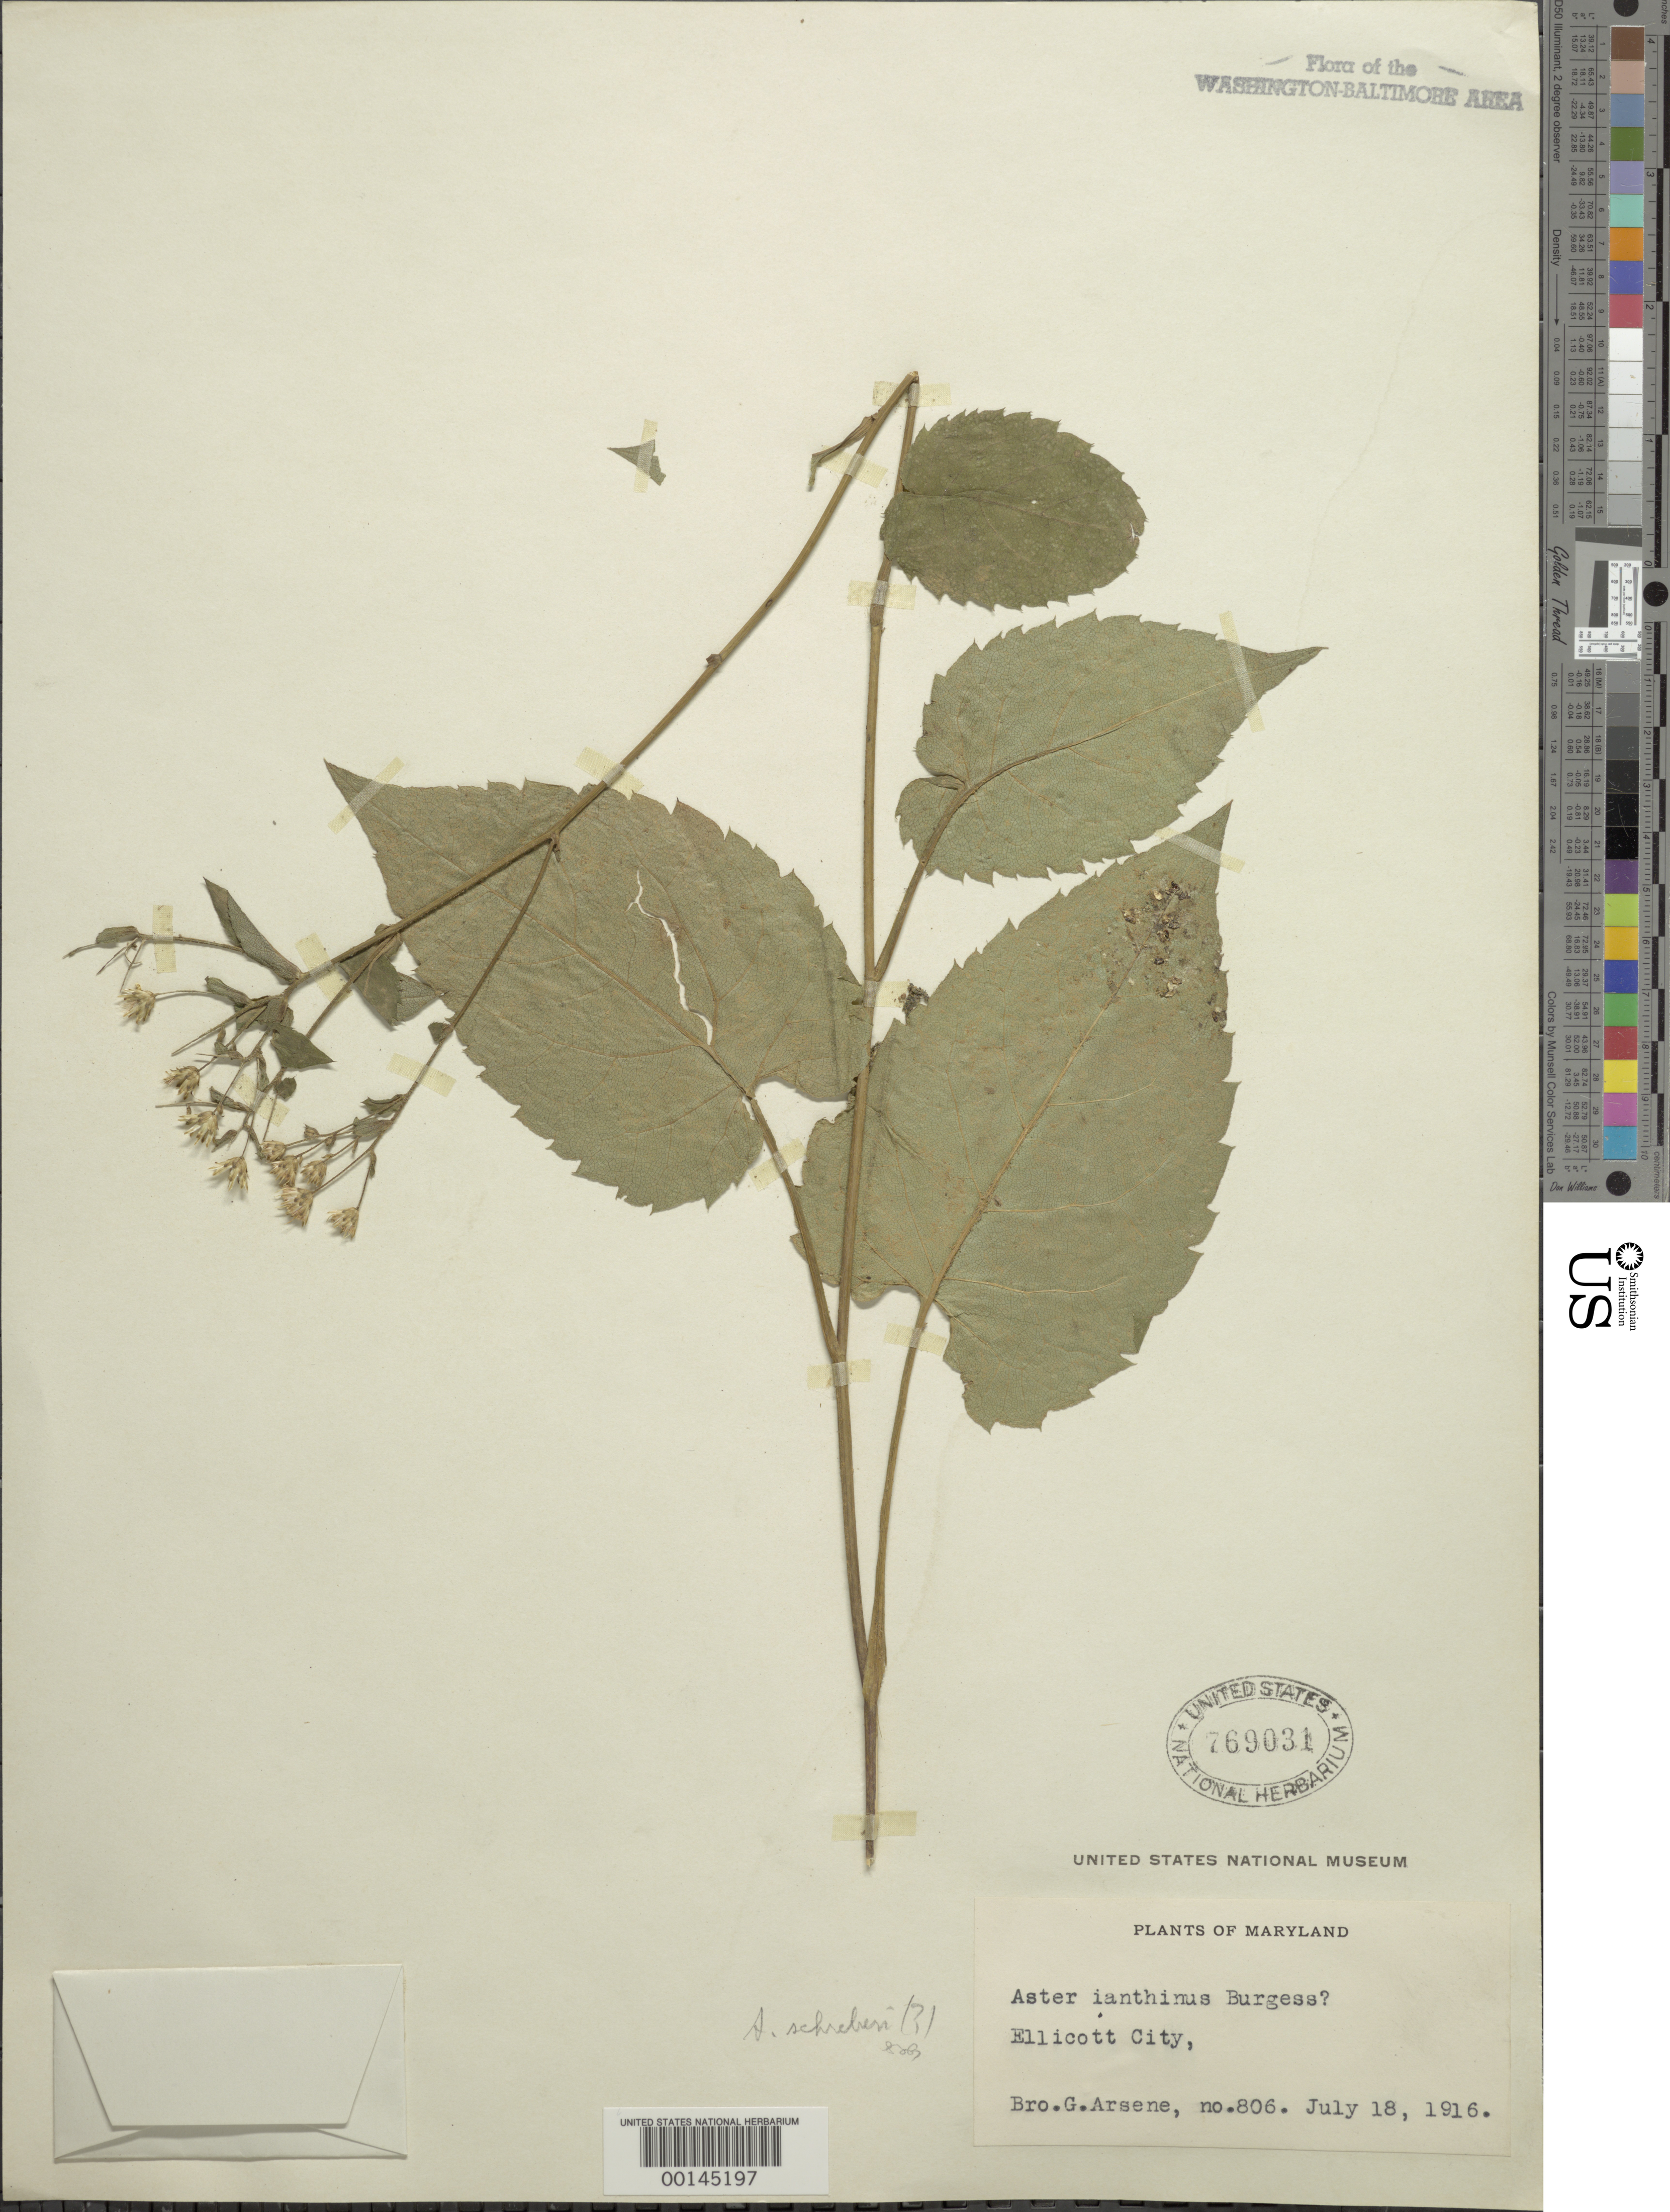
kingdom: Plantae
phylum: Tracheophyta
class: Magnoliopsida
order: Asterales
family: Asteraceae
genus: Eurybia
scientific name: Eurybia schreberi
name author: (Nees) Nees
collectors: Bro. G. Arsène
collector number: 806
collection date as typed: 18 Jul 1916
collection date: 1916-07-18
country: United States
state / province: Maryland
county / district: Howard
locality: Ellicott City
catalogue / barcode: US 769031